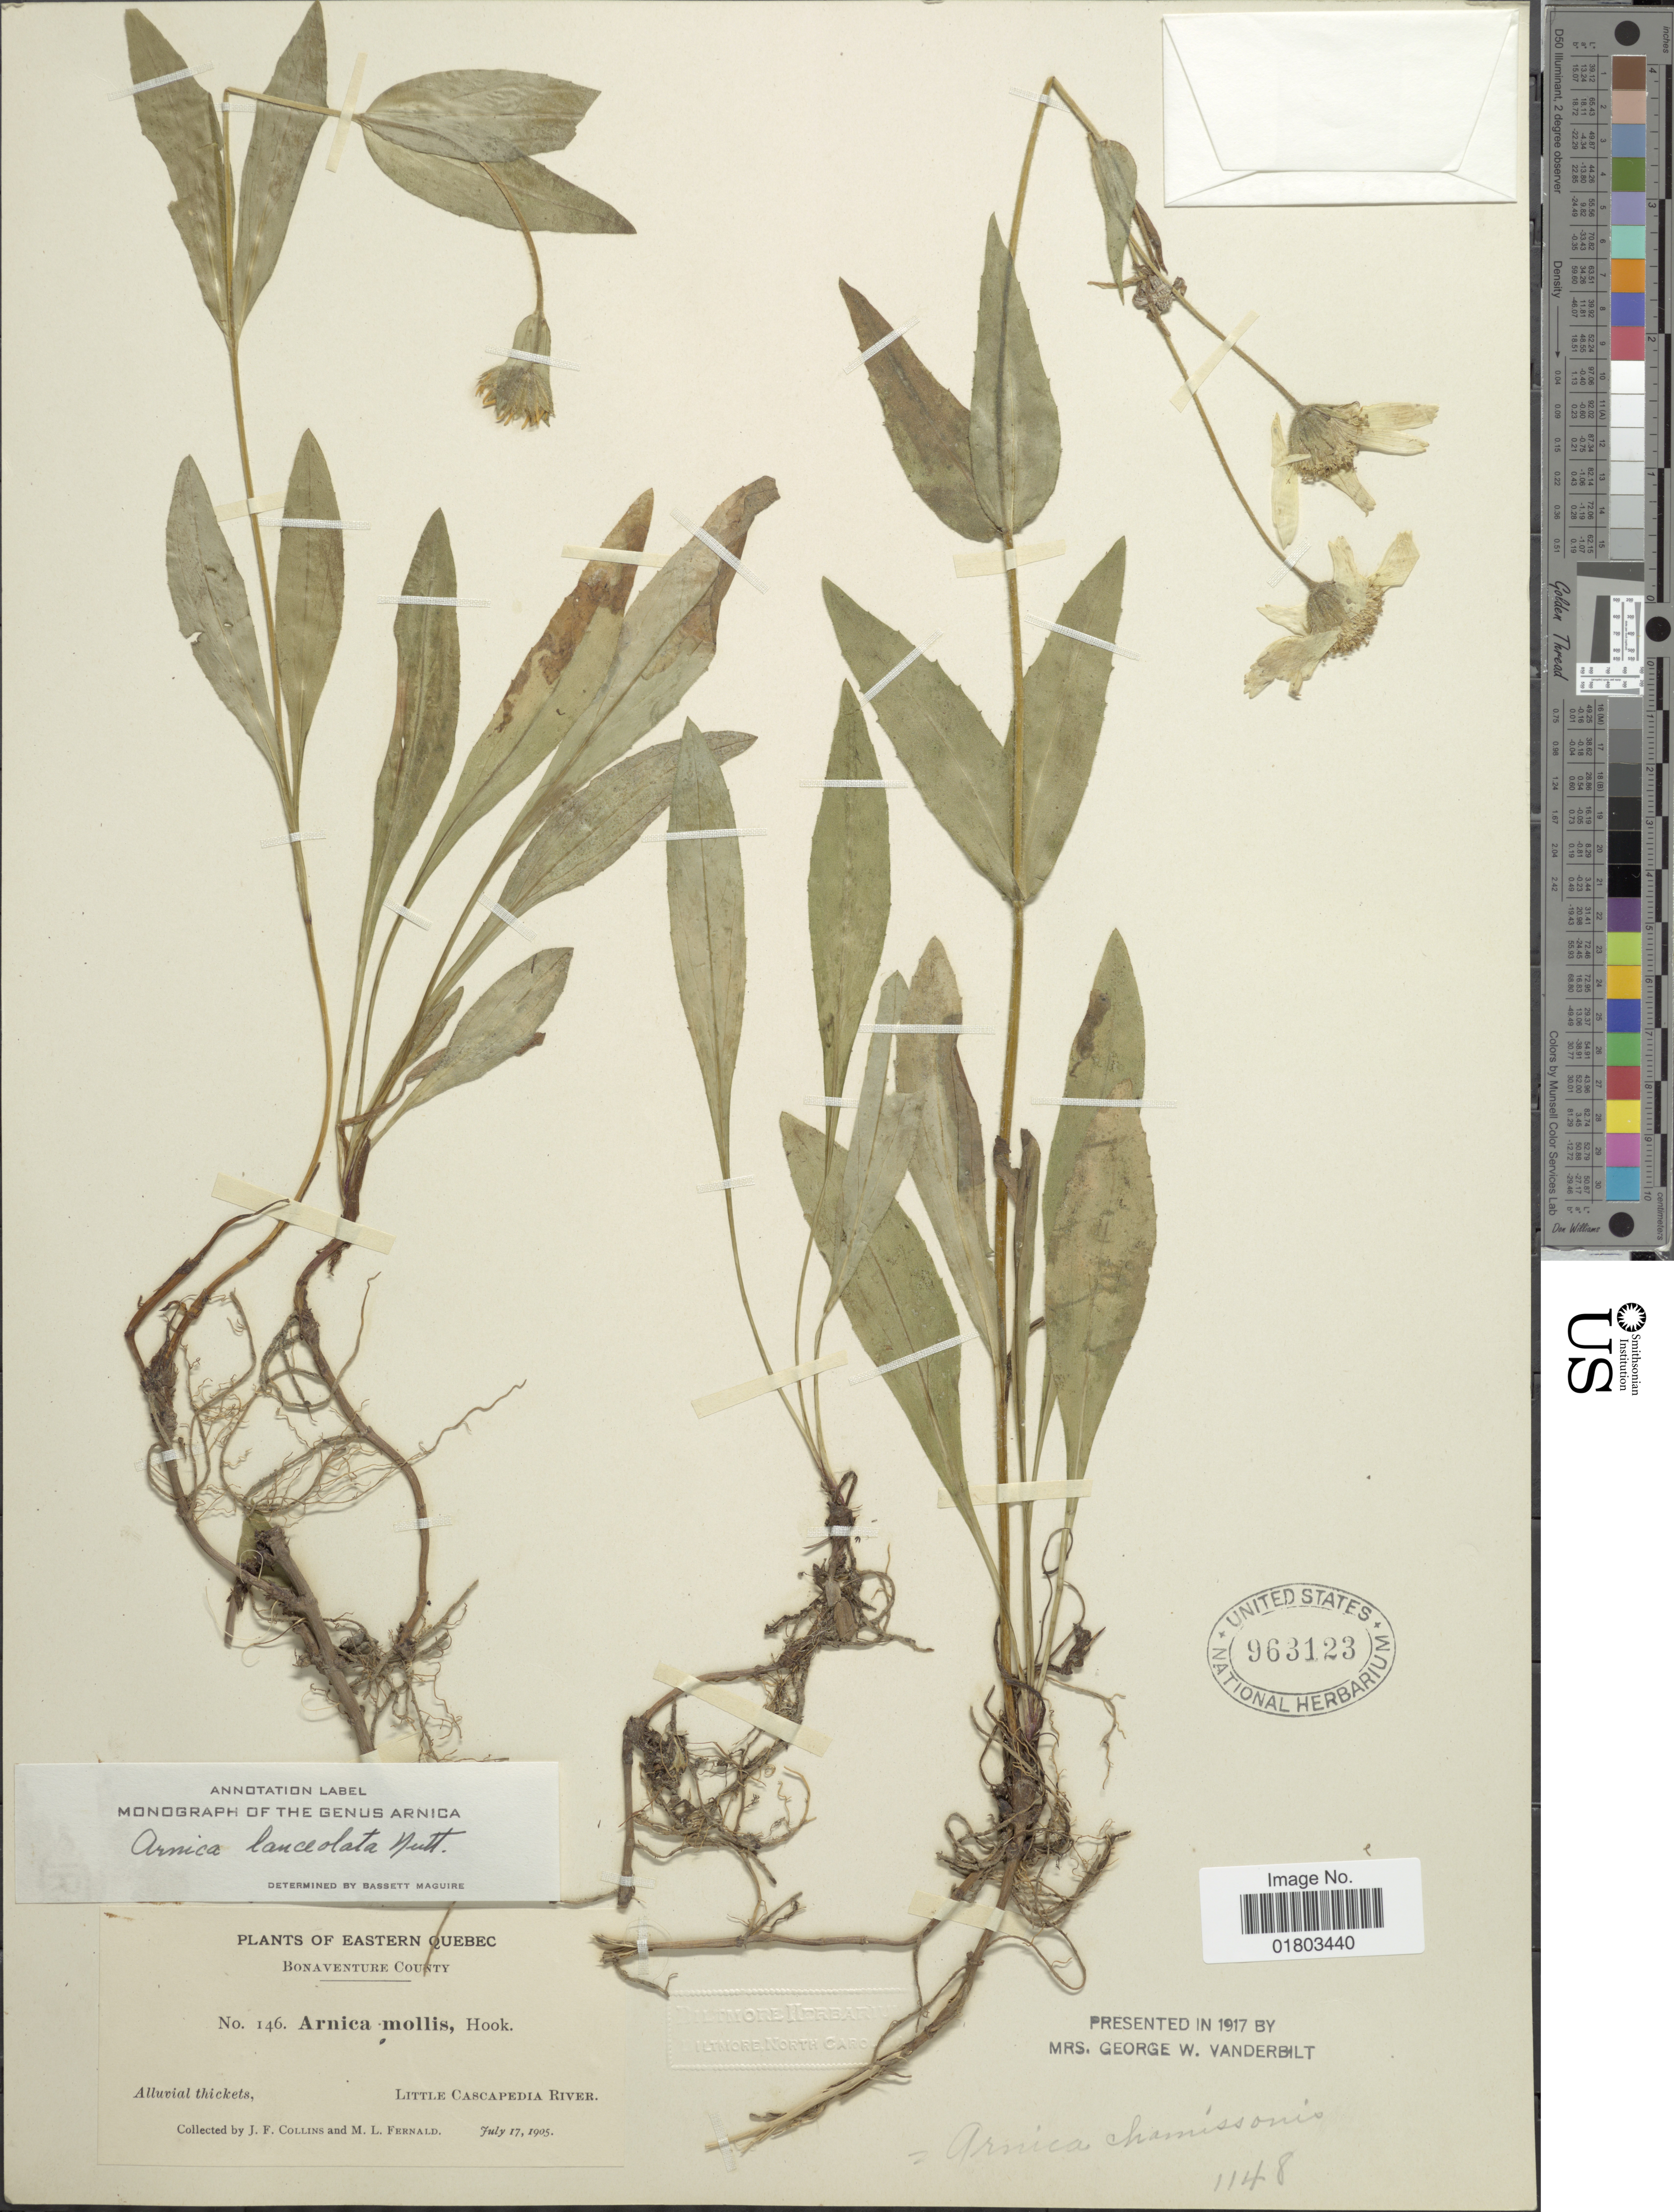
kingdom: Plantae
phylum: Tracheophyta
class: Magnoliopsida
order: Asterales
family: Asteraceae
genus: Arnica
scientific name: Arnica lanceolata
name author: Nutt.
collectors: J. Collins & M. L. Fernald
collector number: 146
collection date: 1905-07-17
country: Canada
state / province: Quebec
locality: Eastern Quebec, Bonaventure County, Alluvial thickets, Little Cascapedia River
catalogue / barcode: US 963123